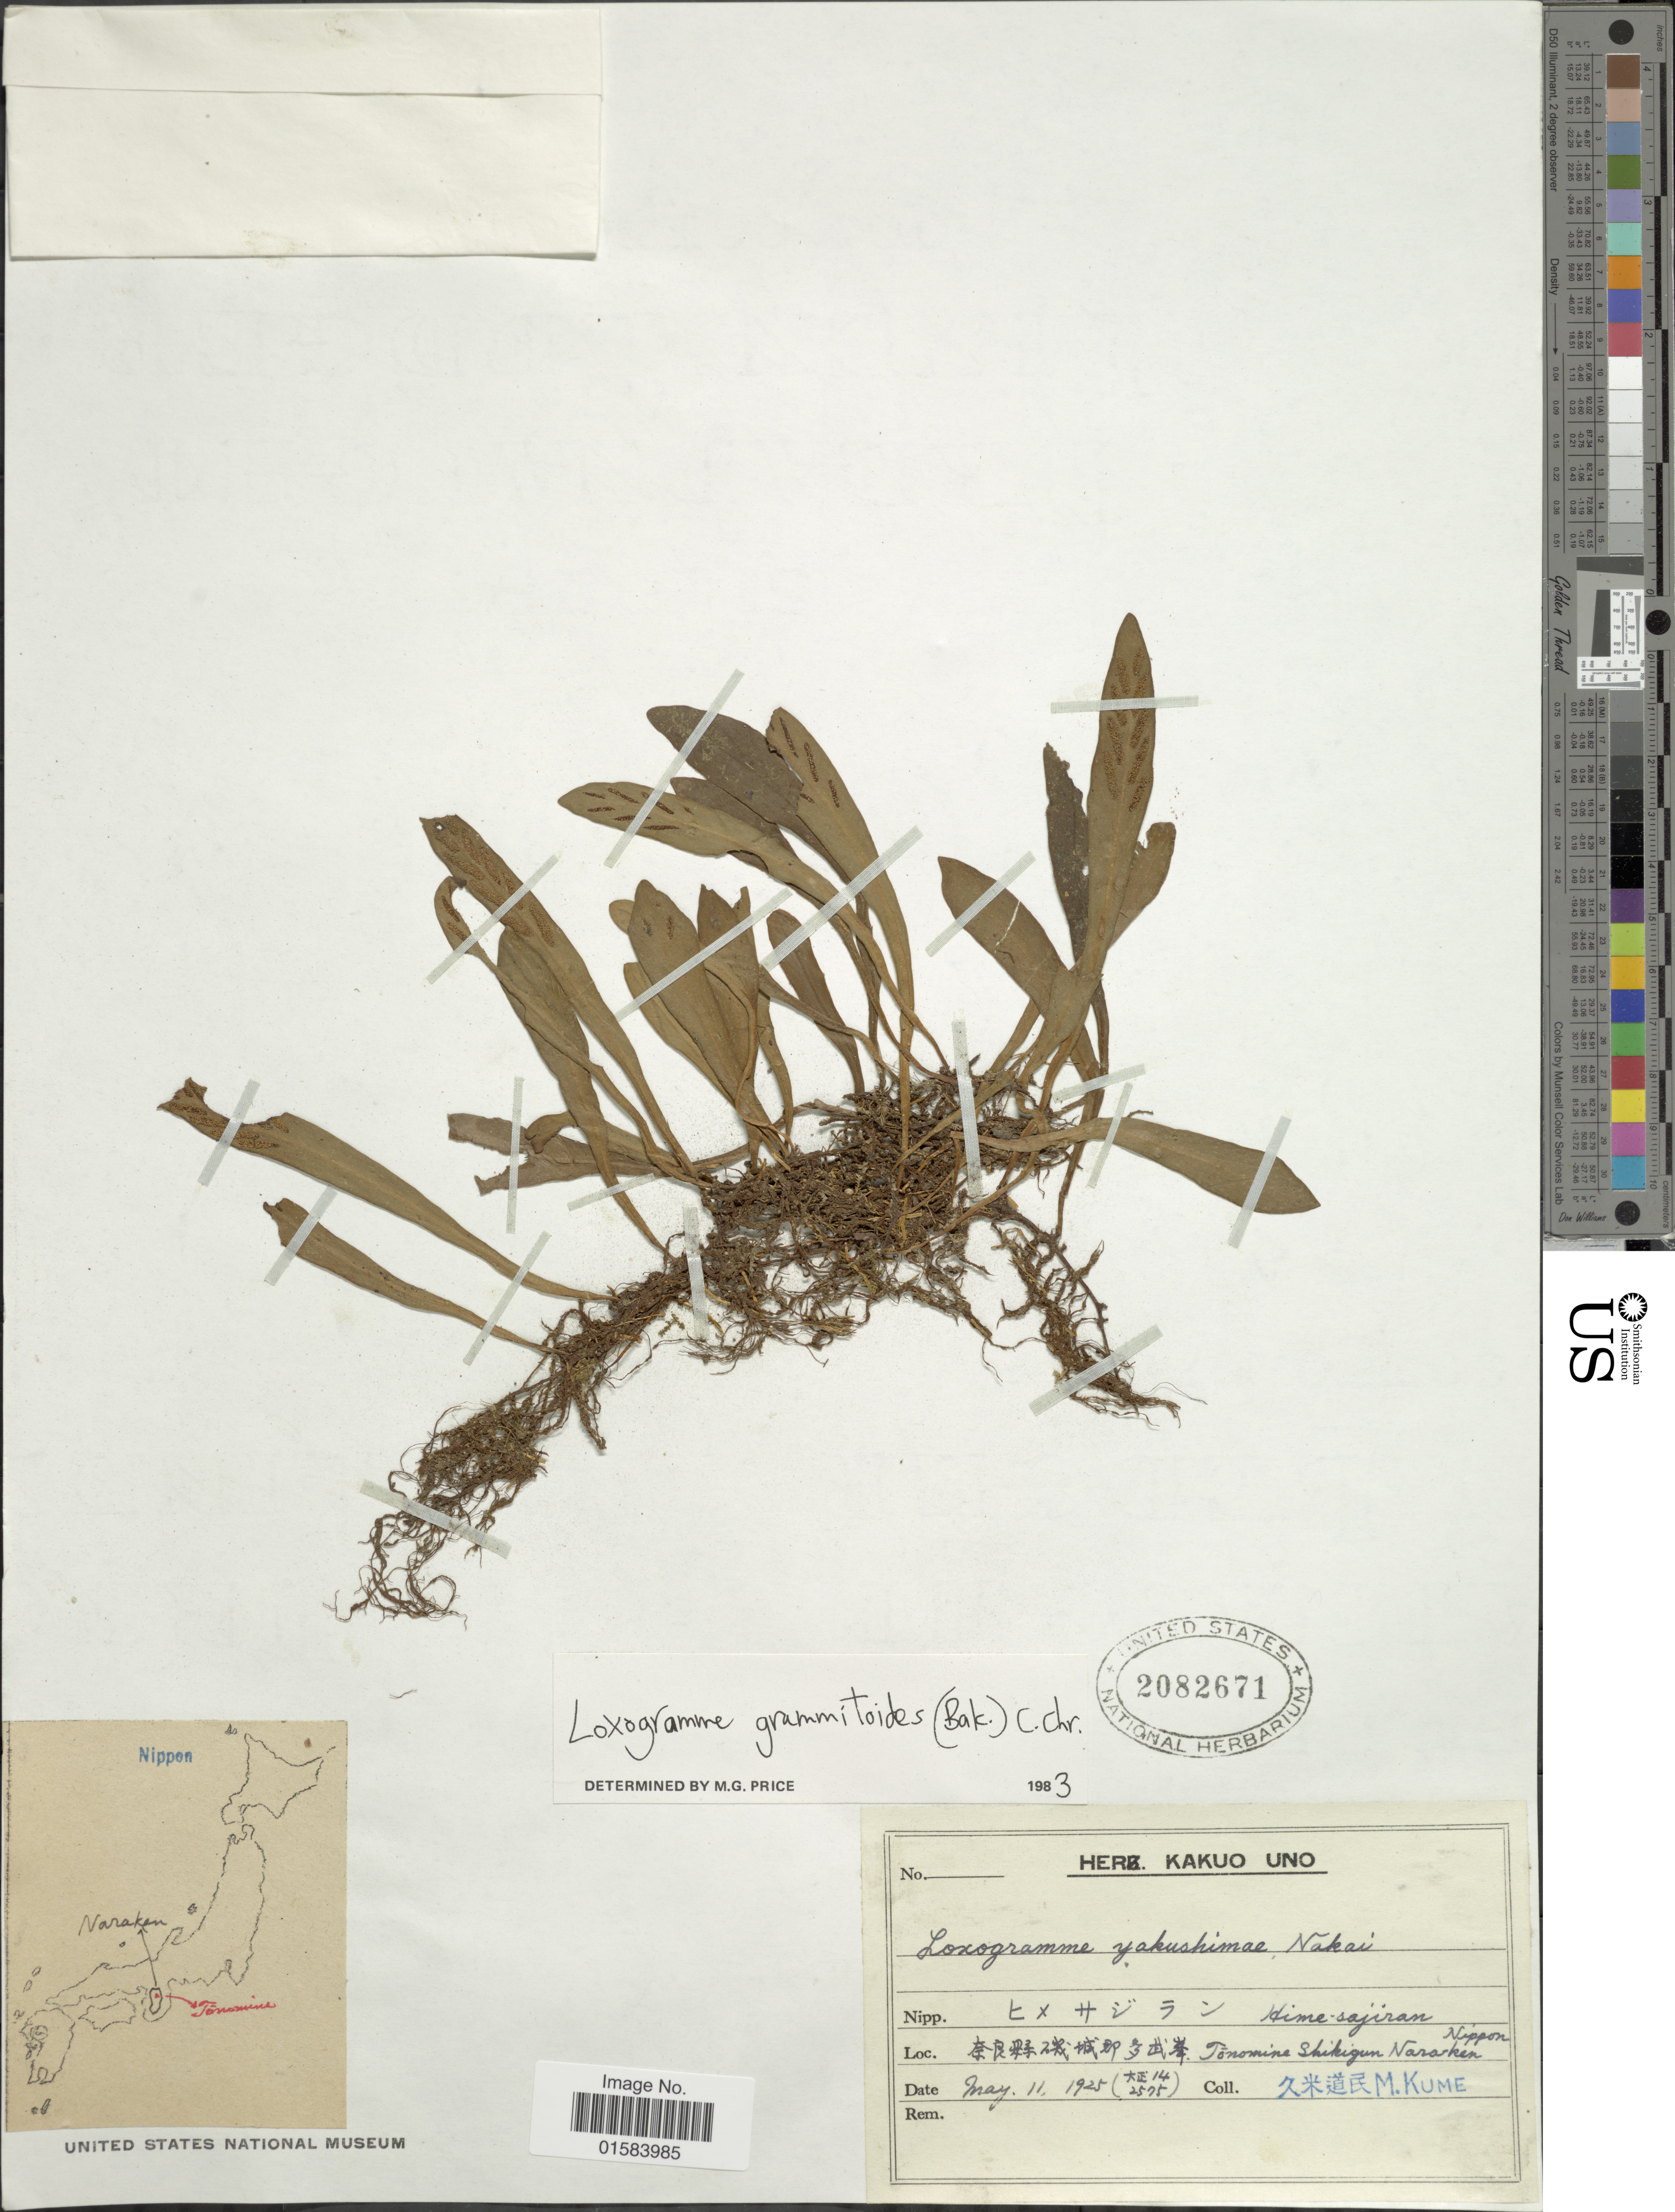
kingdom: Plantae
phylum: Tracheophyta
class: Polypodiopsida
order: Polypodiales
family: Polypodiaceae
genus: Loxogramme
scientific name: Loxogramme grammitoides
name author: (Baker) C. Chr.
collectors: M. Kume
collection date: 1925-05-11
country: Japan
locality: Hime-sajiran, Tonomina Shikigun Nara-ken Nippon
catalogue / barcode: US 2082671